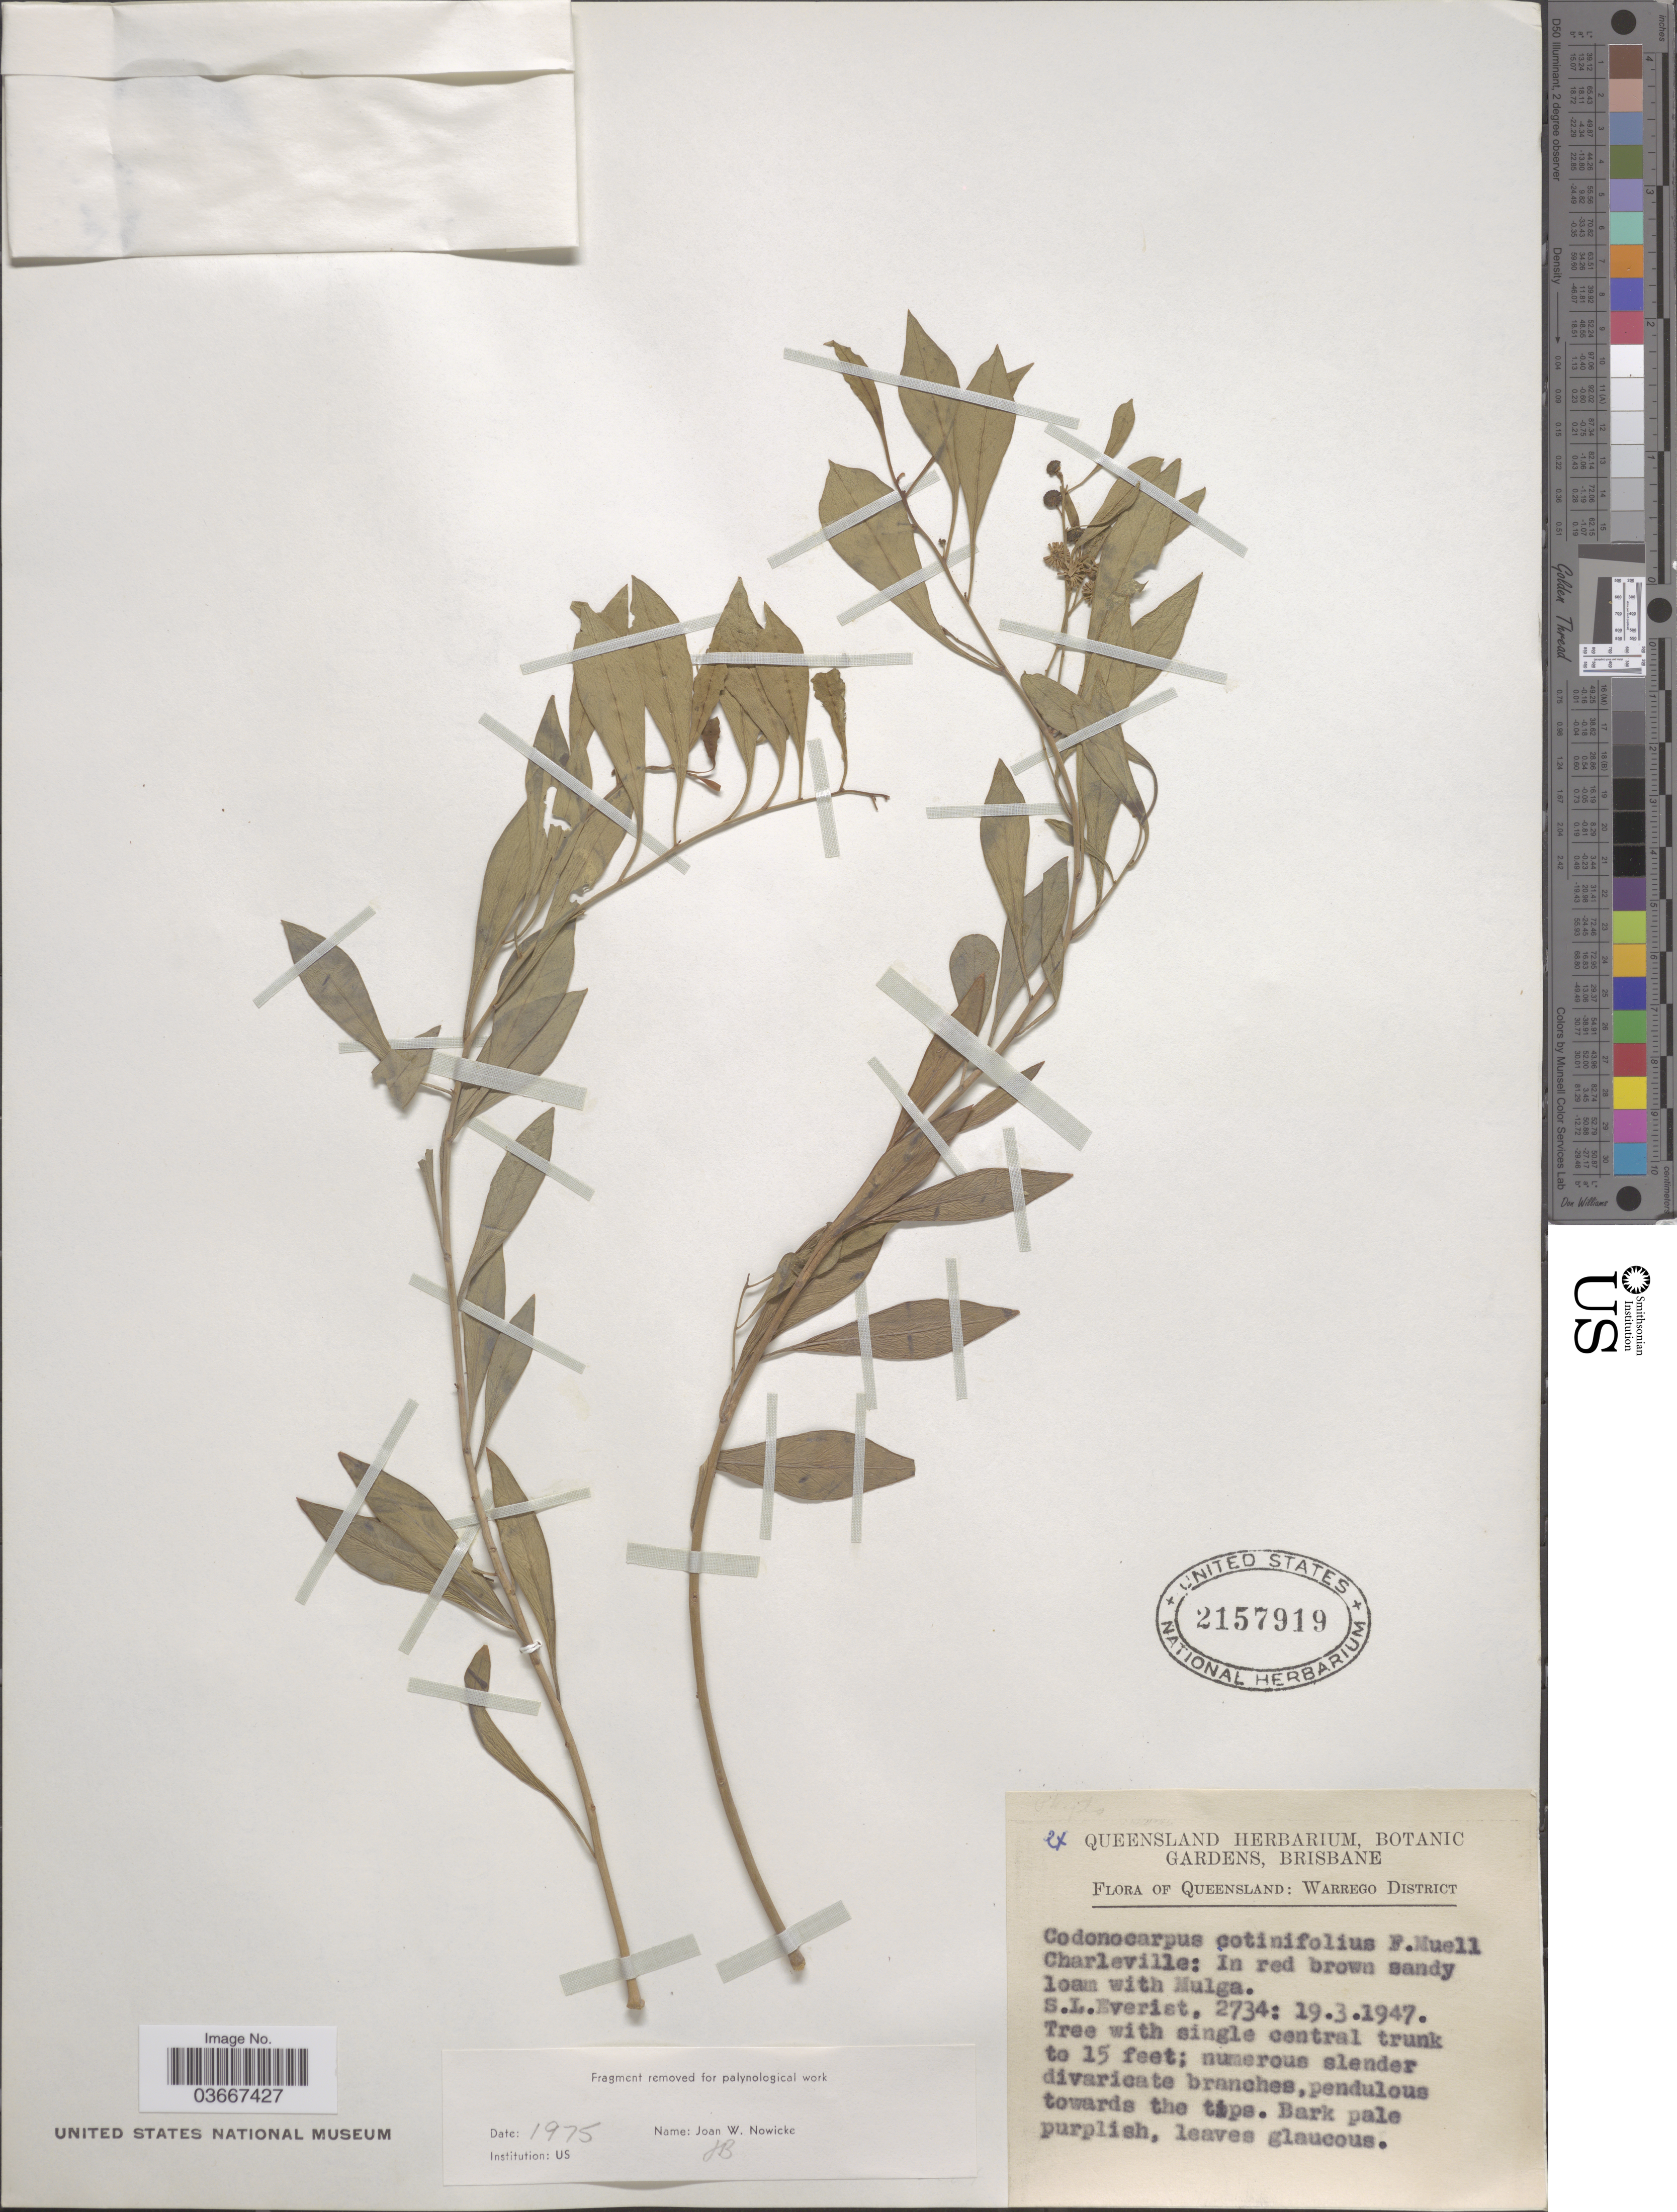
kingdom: Plantae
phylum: Tracheophyta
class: Magnoliopsida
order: Brassicales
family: Gyrostemonaceae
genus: Codonocarpus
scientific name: Codonocarpus cotinifolius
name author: (Desf.) F. Muell.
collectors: S. Everist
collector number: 2734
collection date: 1947-03-19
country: Australia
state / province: Queensland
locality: Warrego District, Charleville.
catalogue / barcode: US 2157919